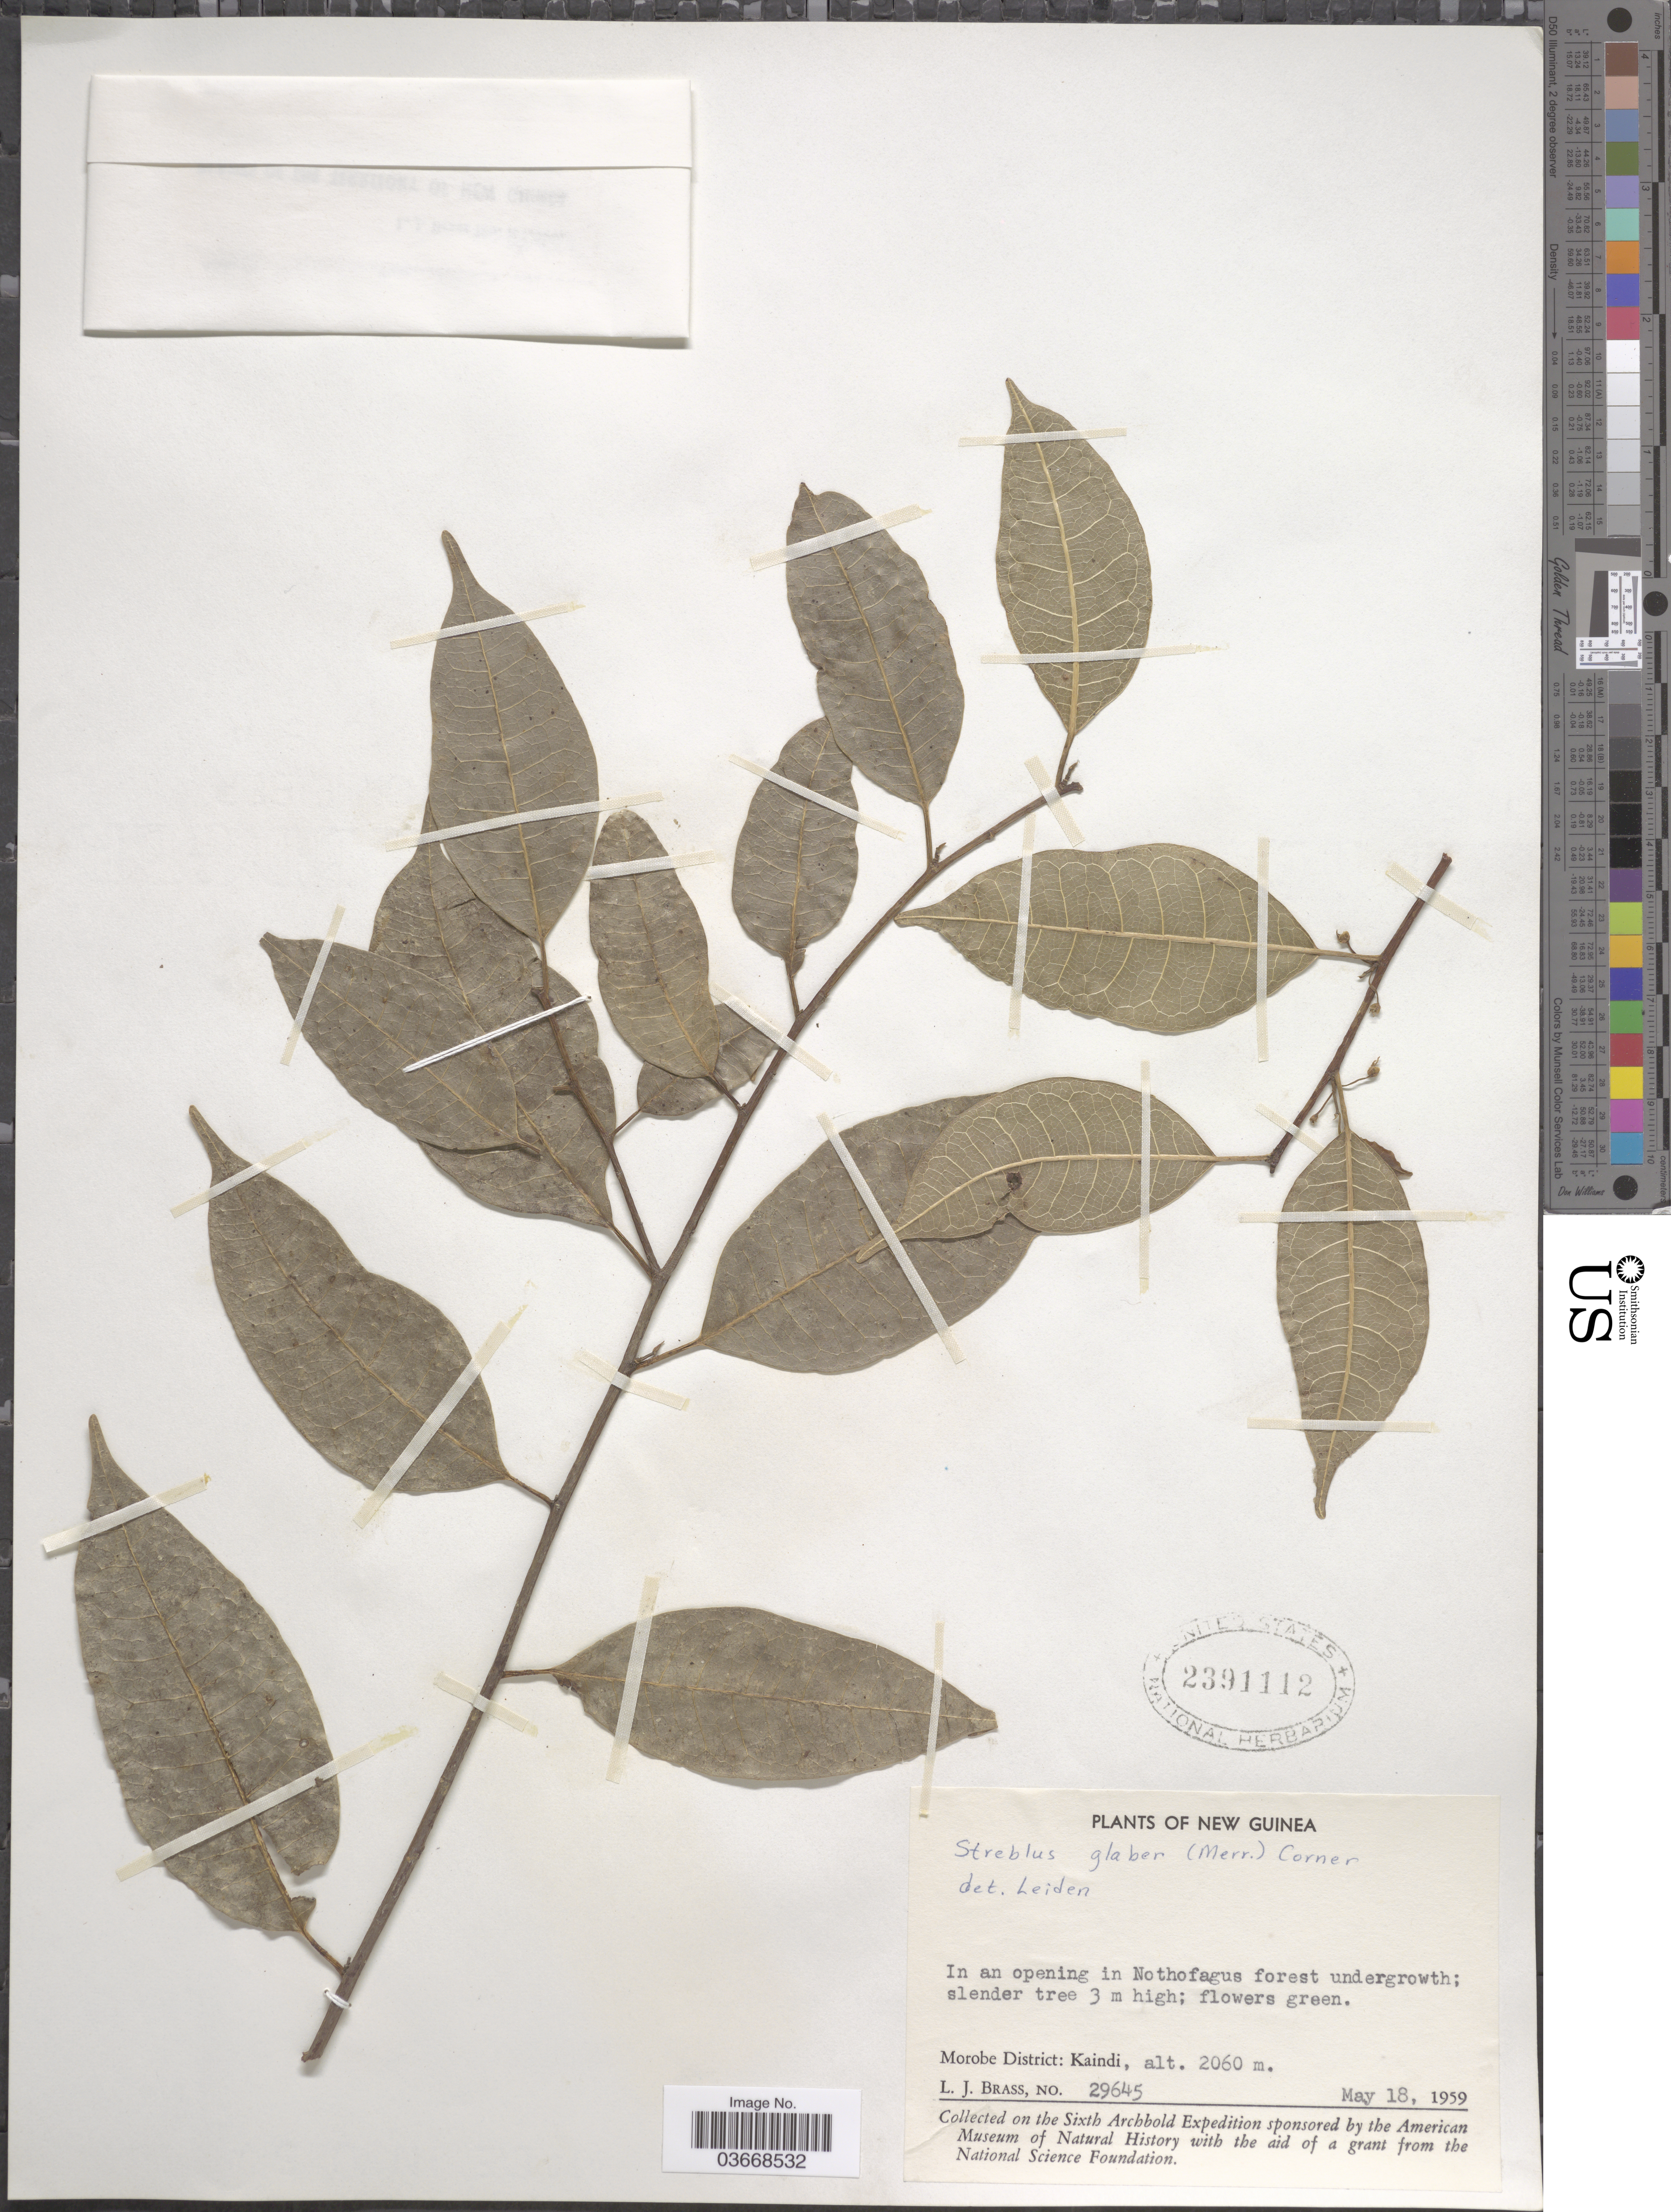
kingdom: Plantae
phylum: Tracheophyta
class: Magnoliopsida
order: Rosales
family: Moraceae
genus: Paratrophis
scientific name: Paratrophis glabra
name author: (Merr.) Steenis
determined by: Wagner, W. L., (BOT), Smithsonian Institution - National Museum of Natural History (UNITED STATES)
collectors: L. J. Brass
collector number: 29645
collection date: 1959-05-18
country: Papua New Guinea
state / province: Morobe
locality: New Guinea. Morobe District: Kaindi.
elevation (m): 2060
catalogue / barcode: US 2391112